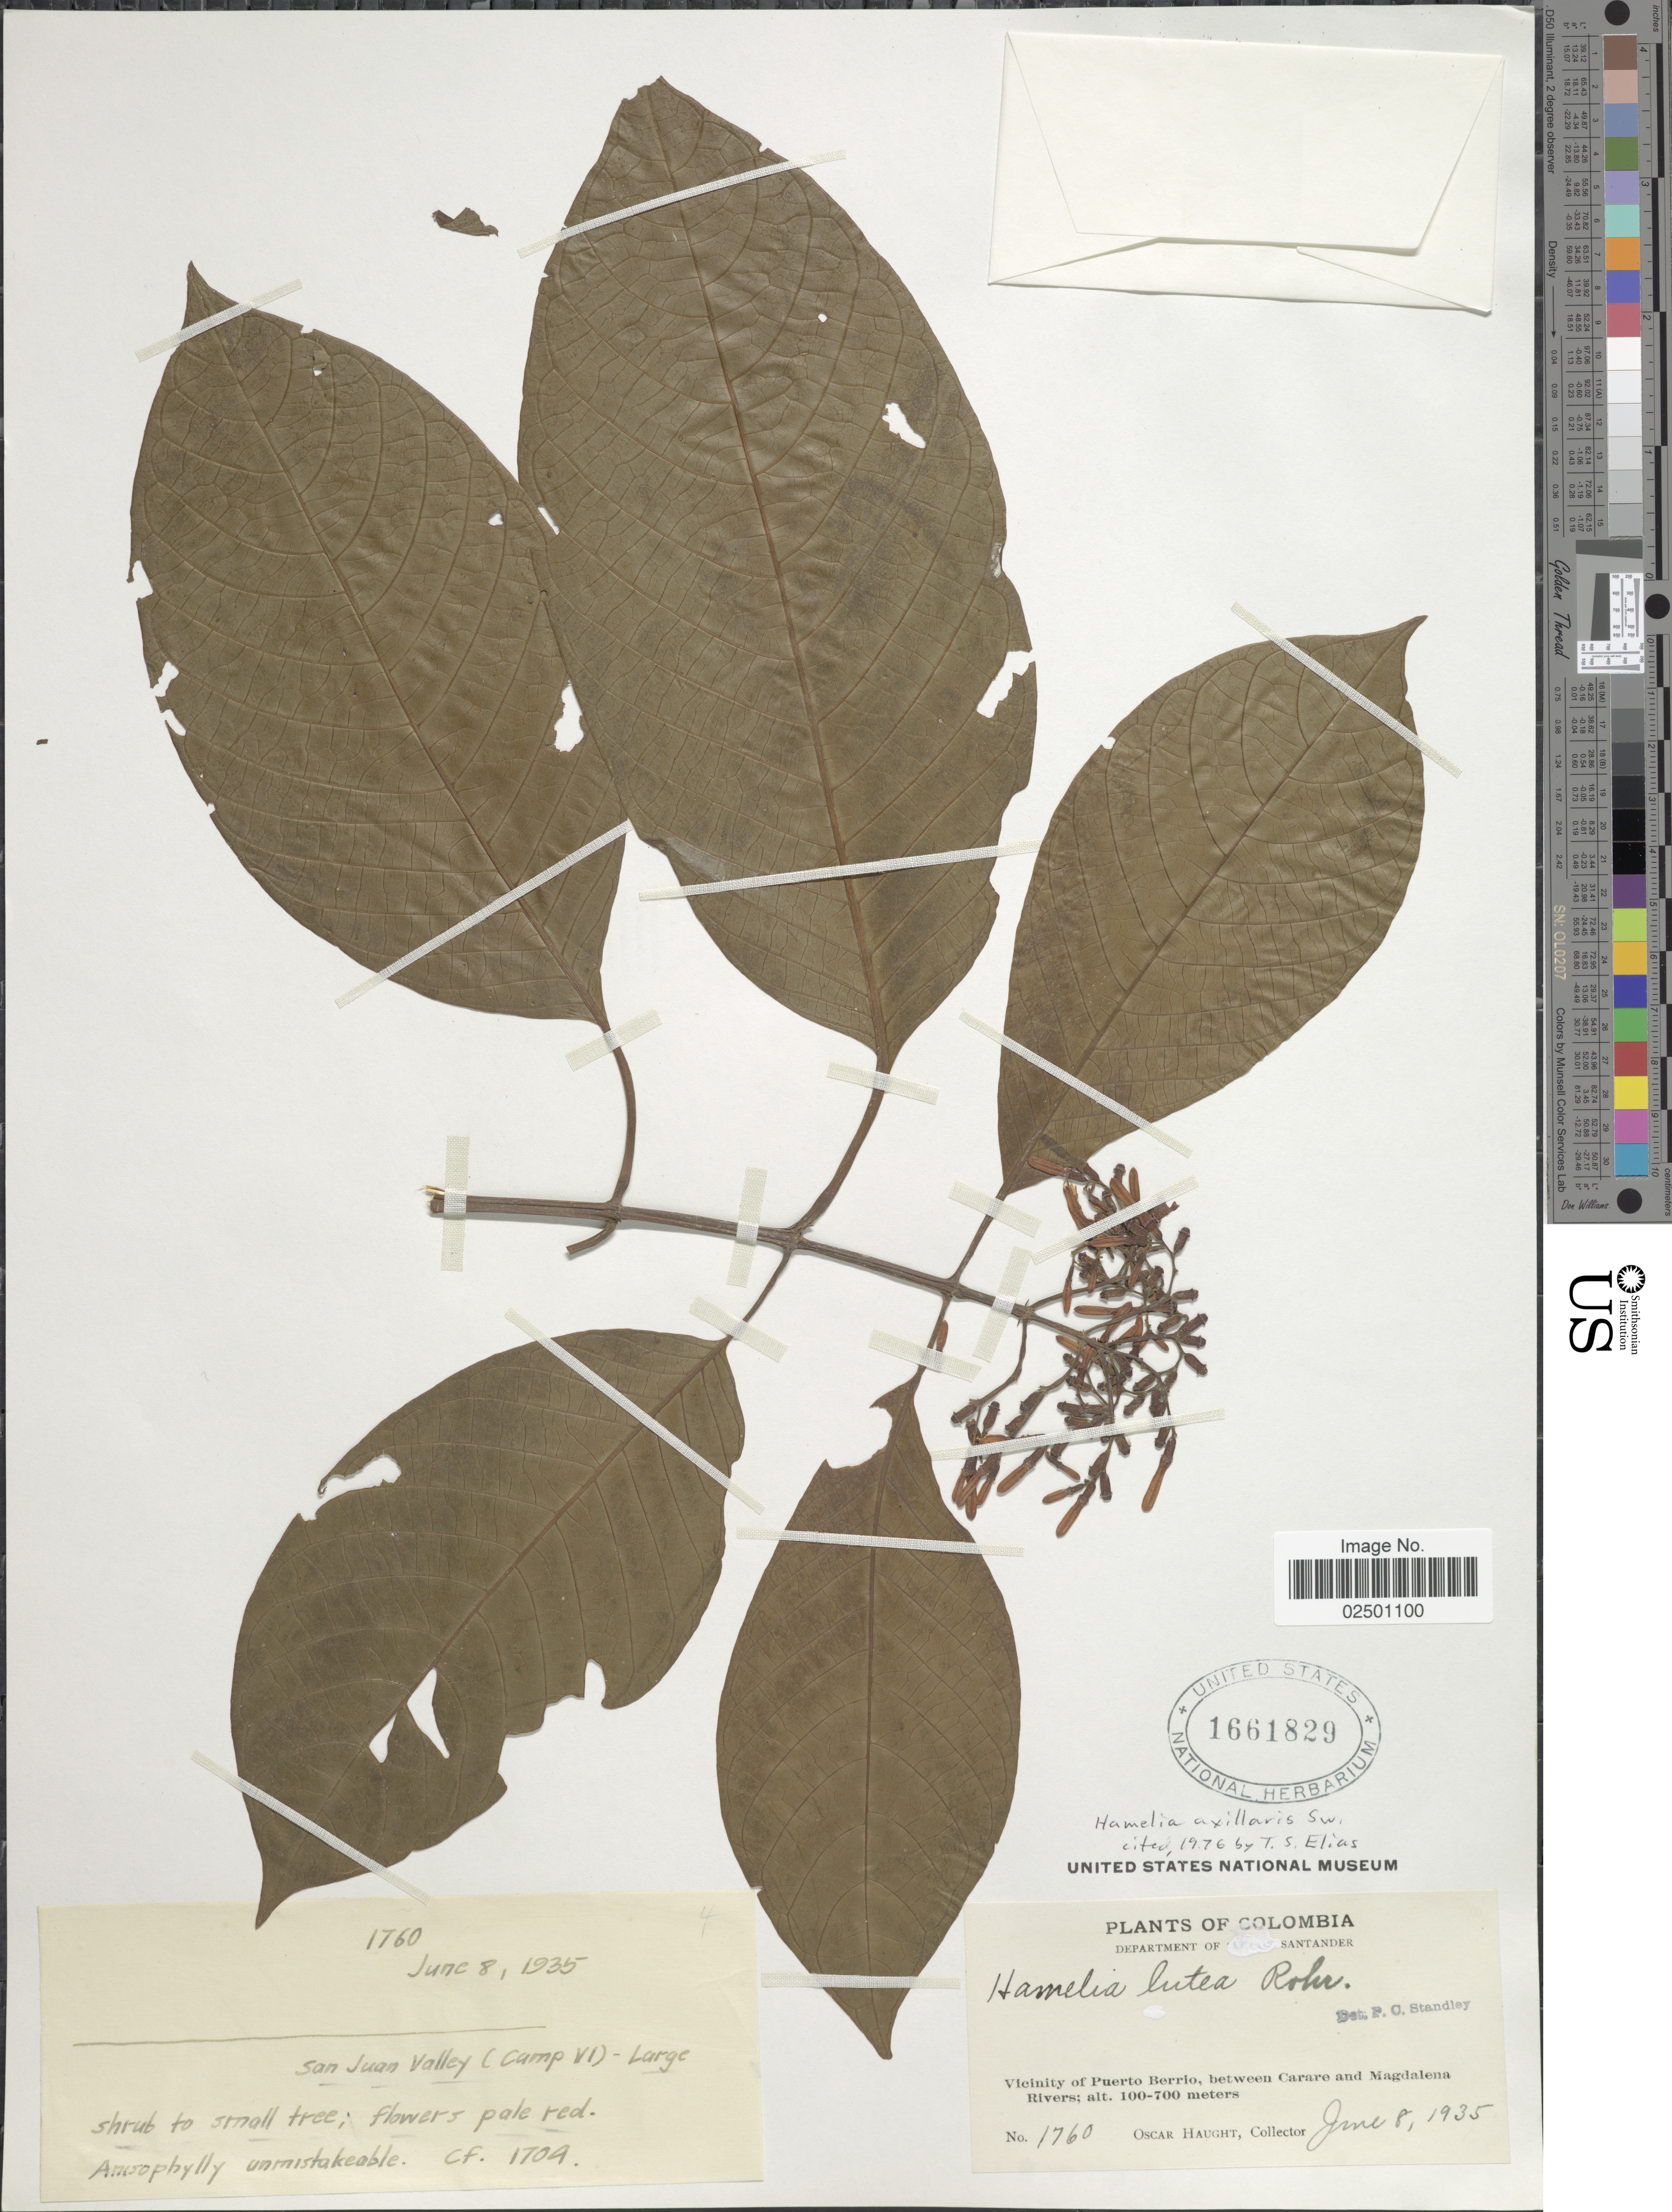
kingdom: Plantae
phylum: Tracheophyta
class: Magnoliopsida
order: Gentianales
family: Rubiaceae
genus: Hamelia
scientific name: Hamelia axillaris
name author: Sw.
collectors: O. L. Haught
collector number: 1760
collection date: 1935-06-08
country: Colombia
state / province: Santander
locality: Vicinity of Puerto Berrio, between Carare and Magdalena Rivers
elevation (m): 100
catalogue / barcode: US 1661829